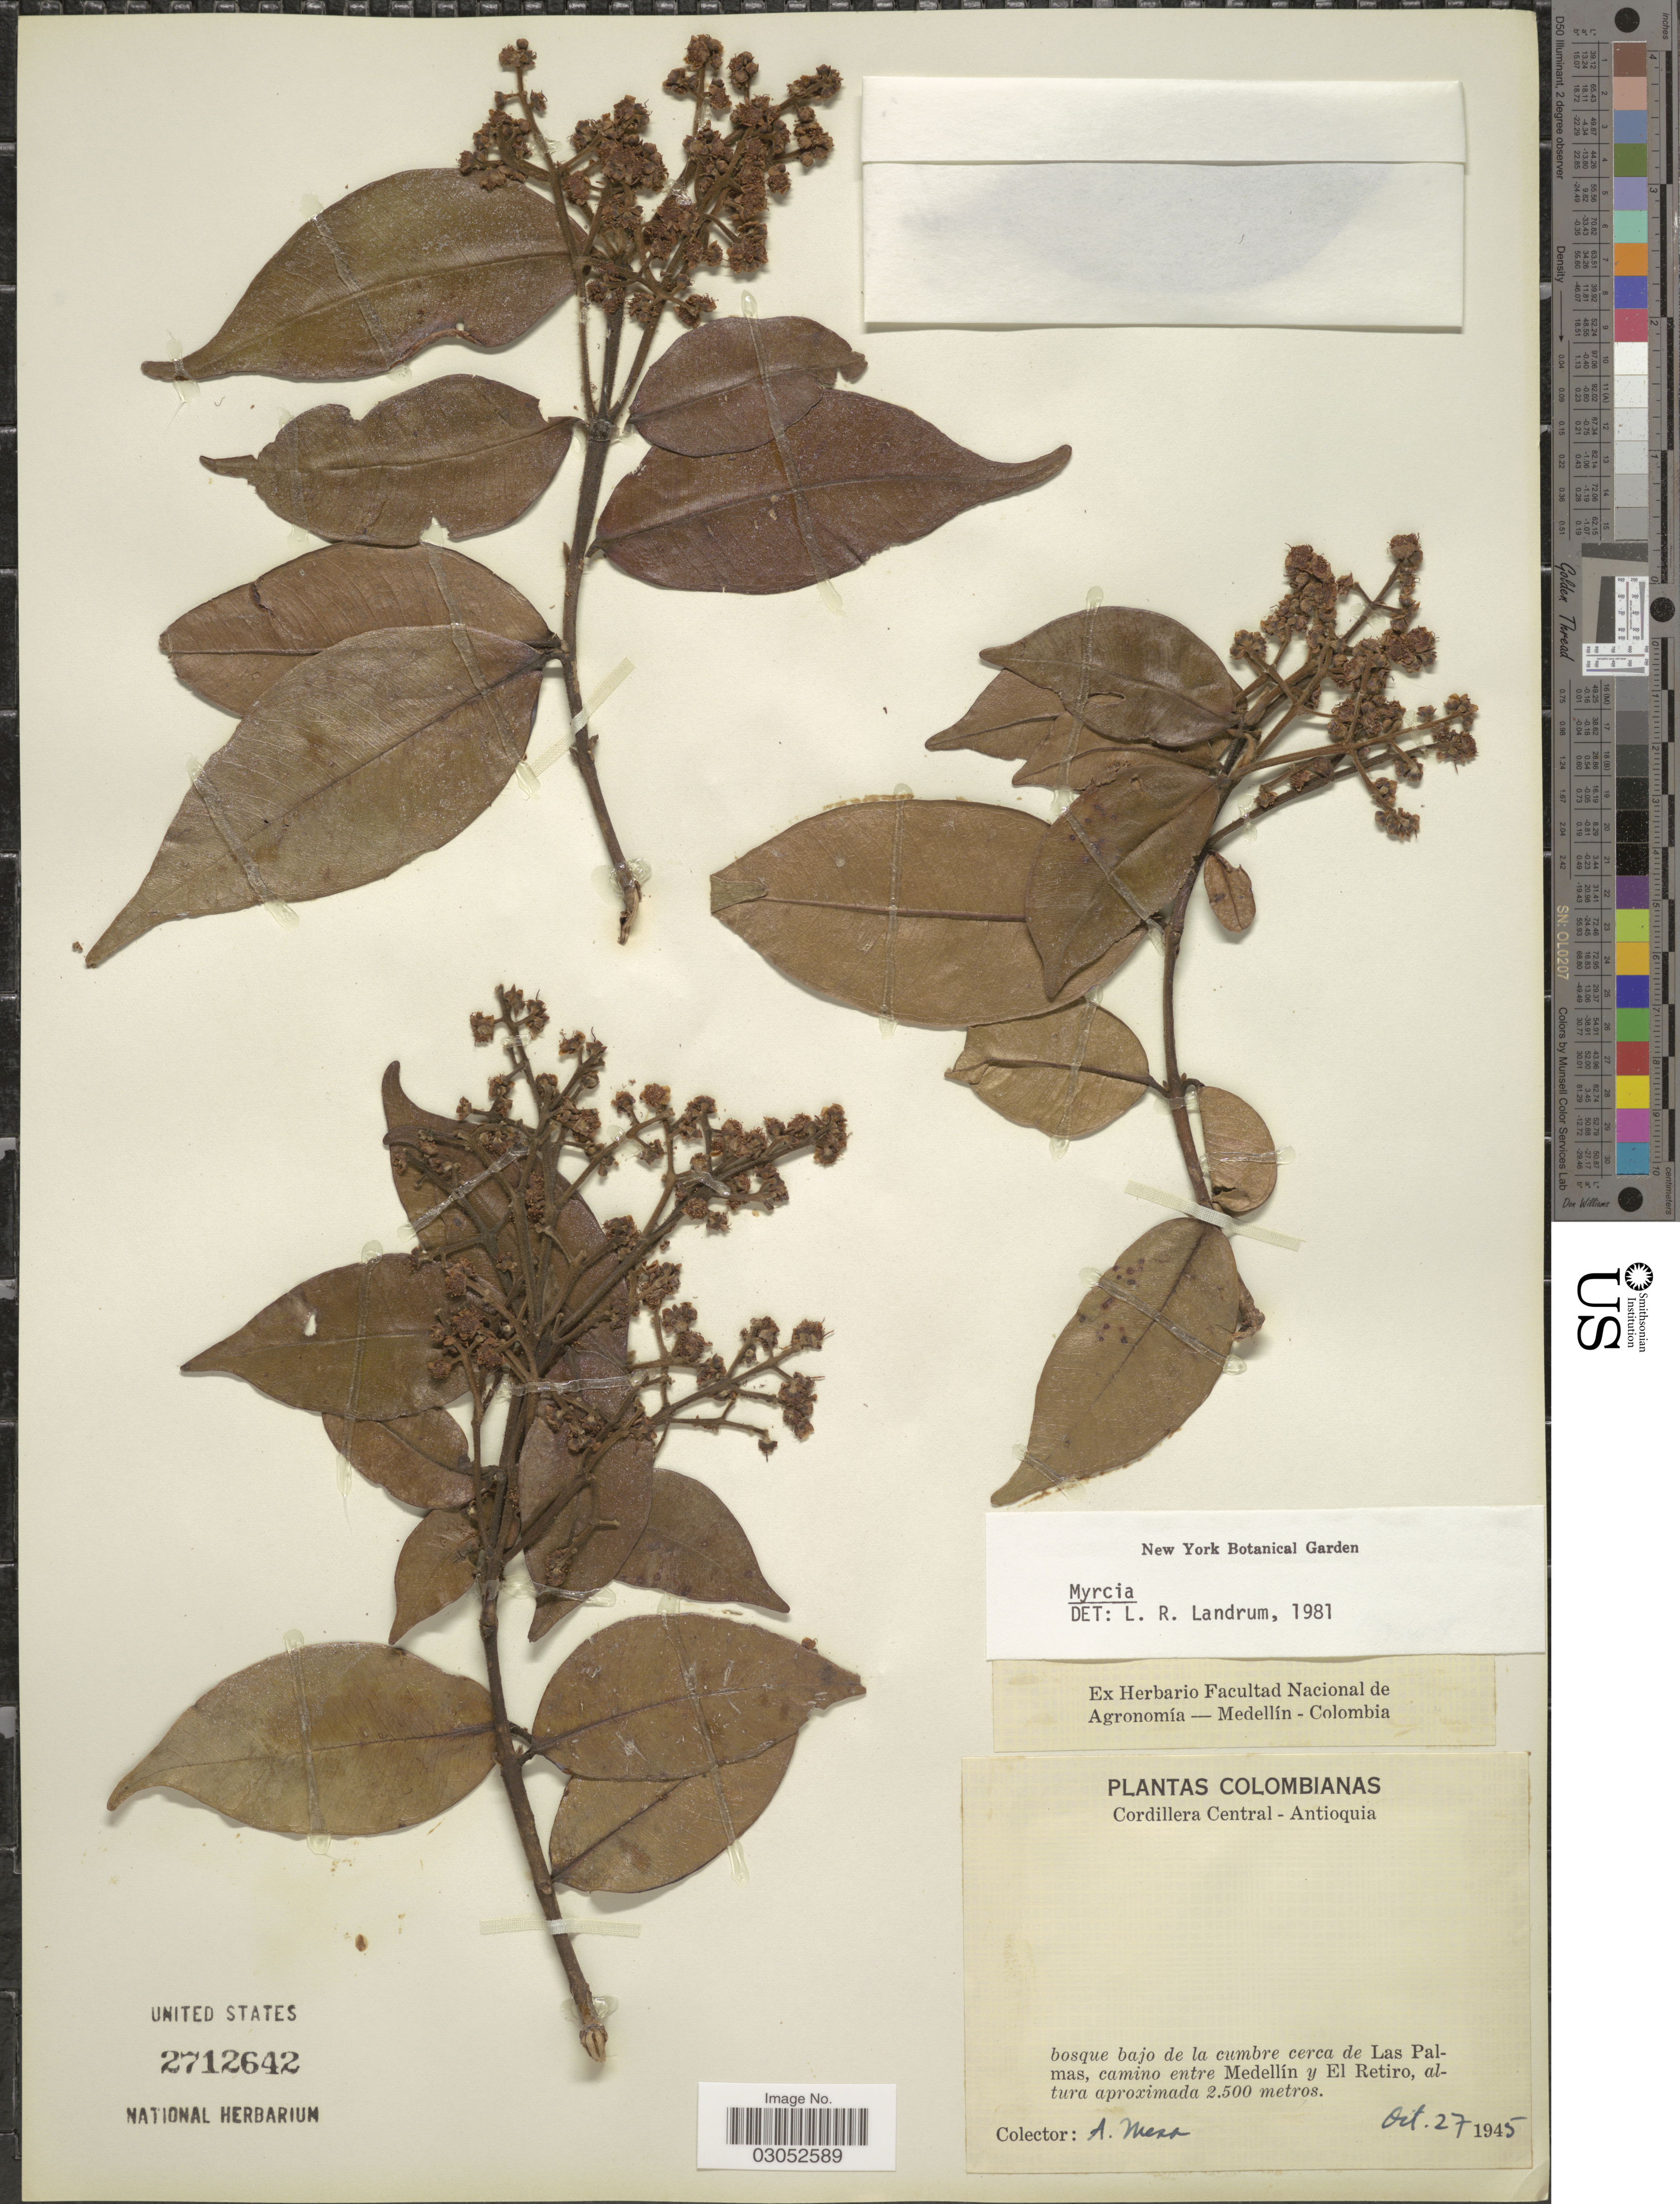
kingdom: Plantae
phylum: Tracheophyta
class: Magnoliopsida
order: Myrtales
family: Myrtaceae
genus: Myrcia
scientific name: Myrcia sp.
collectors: A. Mesa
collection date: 1945-10-27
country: Colombia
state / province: Antioquia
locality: Cordillera Central - Antioquia. Bosque bajo de la cumbre cerca de Las Palmas, camino entre Medellín y El Retiro.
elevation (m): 2500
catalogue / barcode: US 2712642